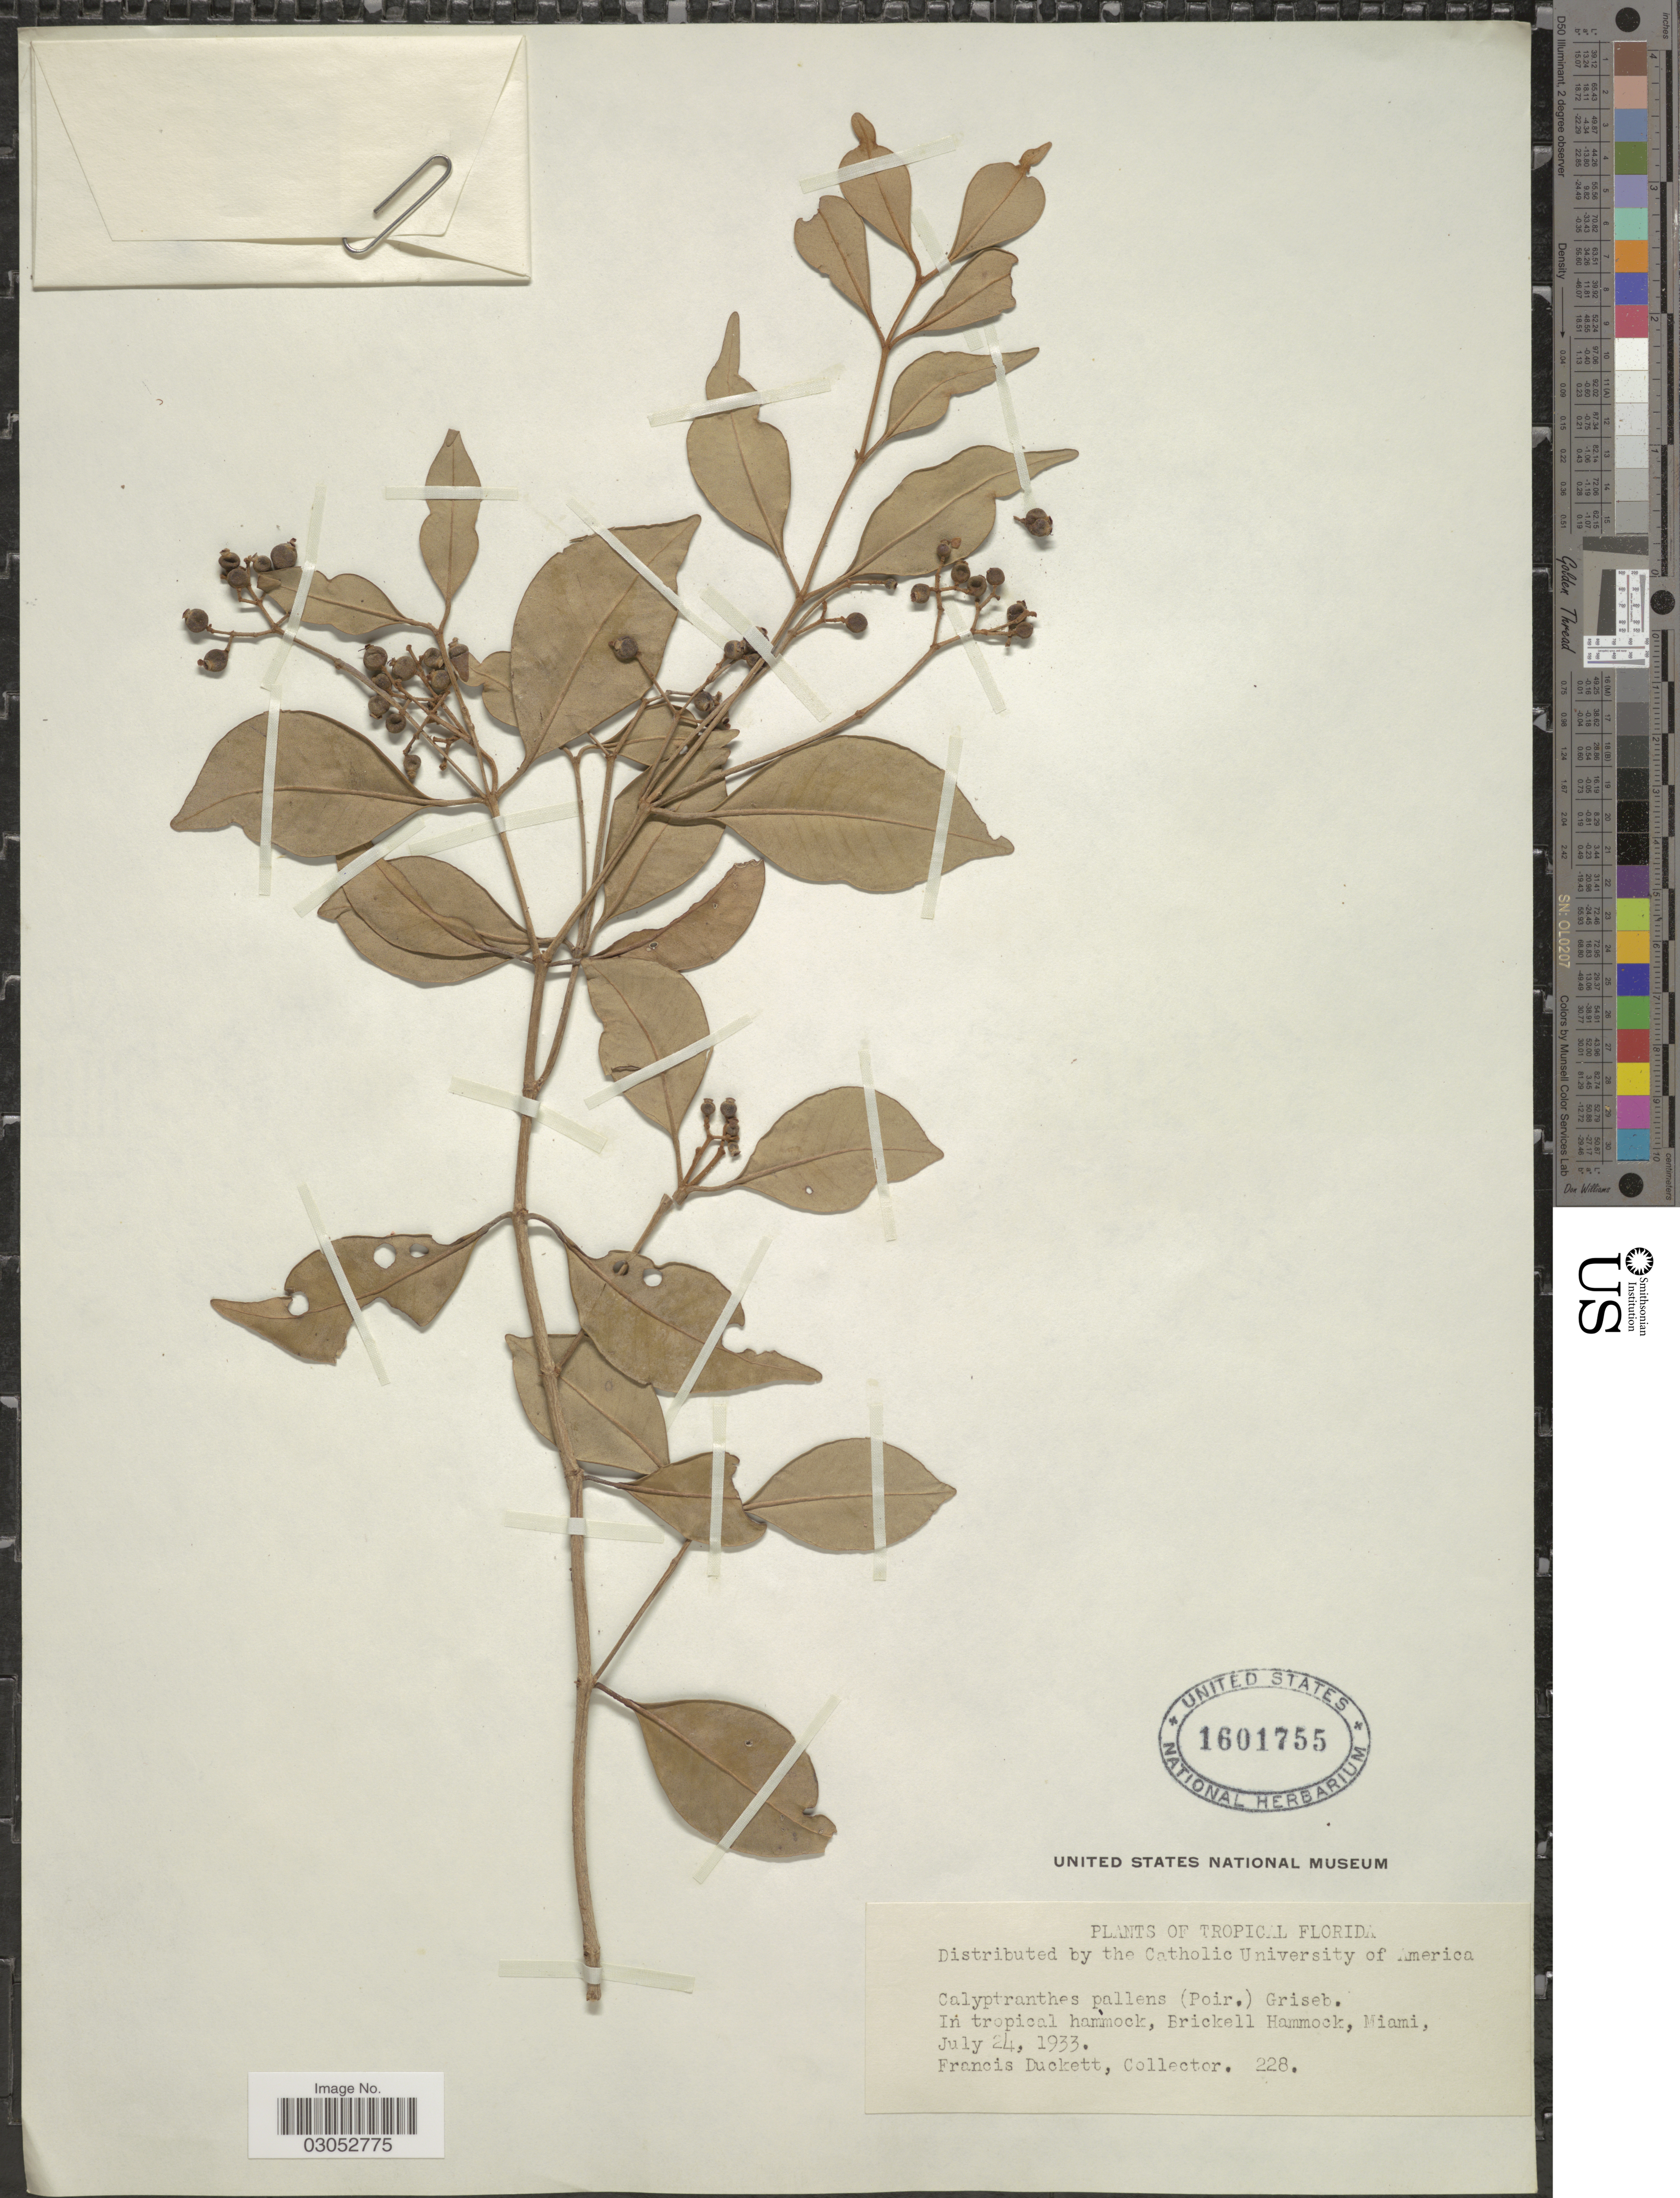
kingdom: Plantae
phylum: Tracheophyta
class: Magnoliopsida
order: Myrtales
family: Myrtaceae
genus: Myrcia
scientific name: Myrcia neopallens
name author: A.R. Lourenço & E. Lucas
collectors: F. Duckett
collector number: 228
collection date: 1933-07-24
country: United States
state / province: Florida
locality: Tropical Florida. In tropical hammock, Brickell Hammock, Miami.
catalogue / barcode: US 1601755